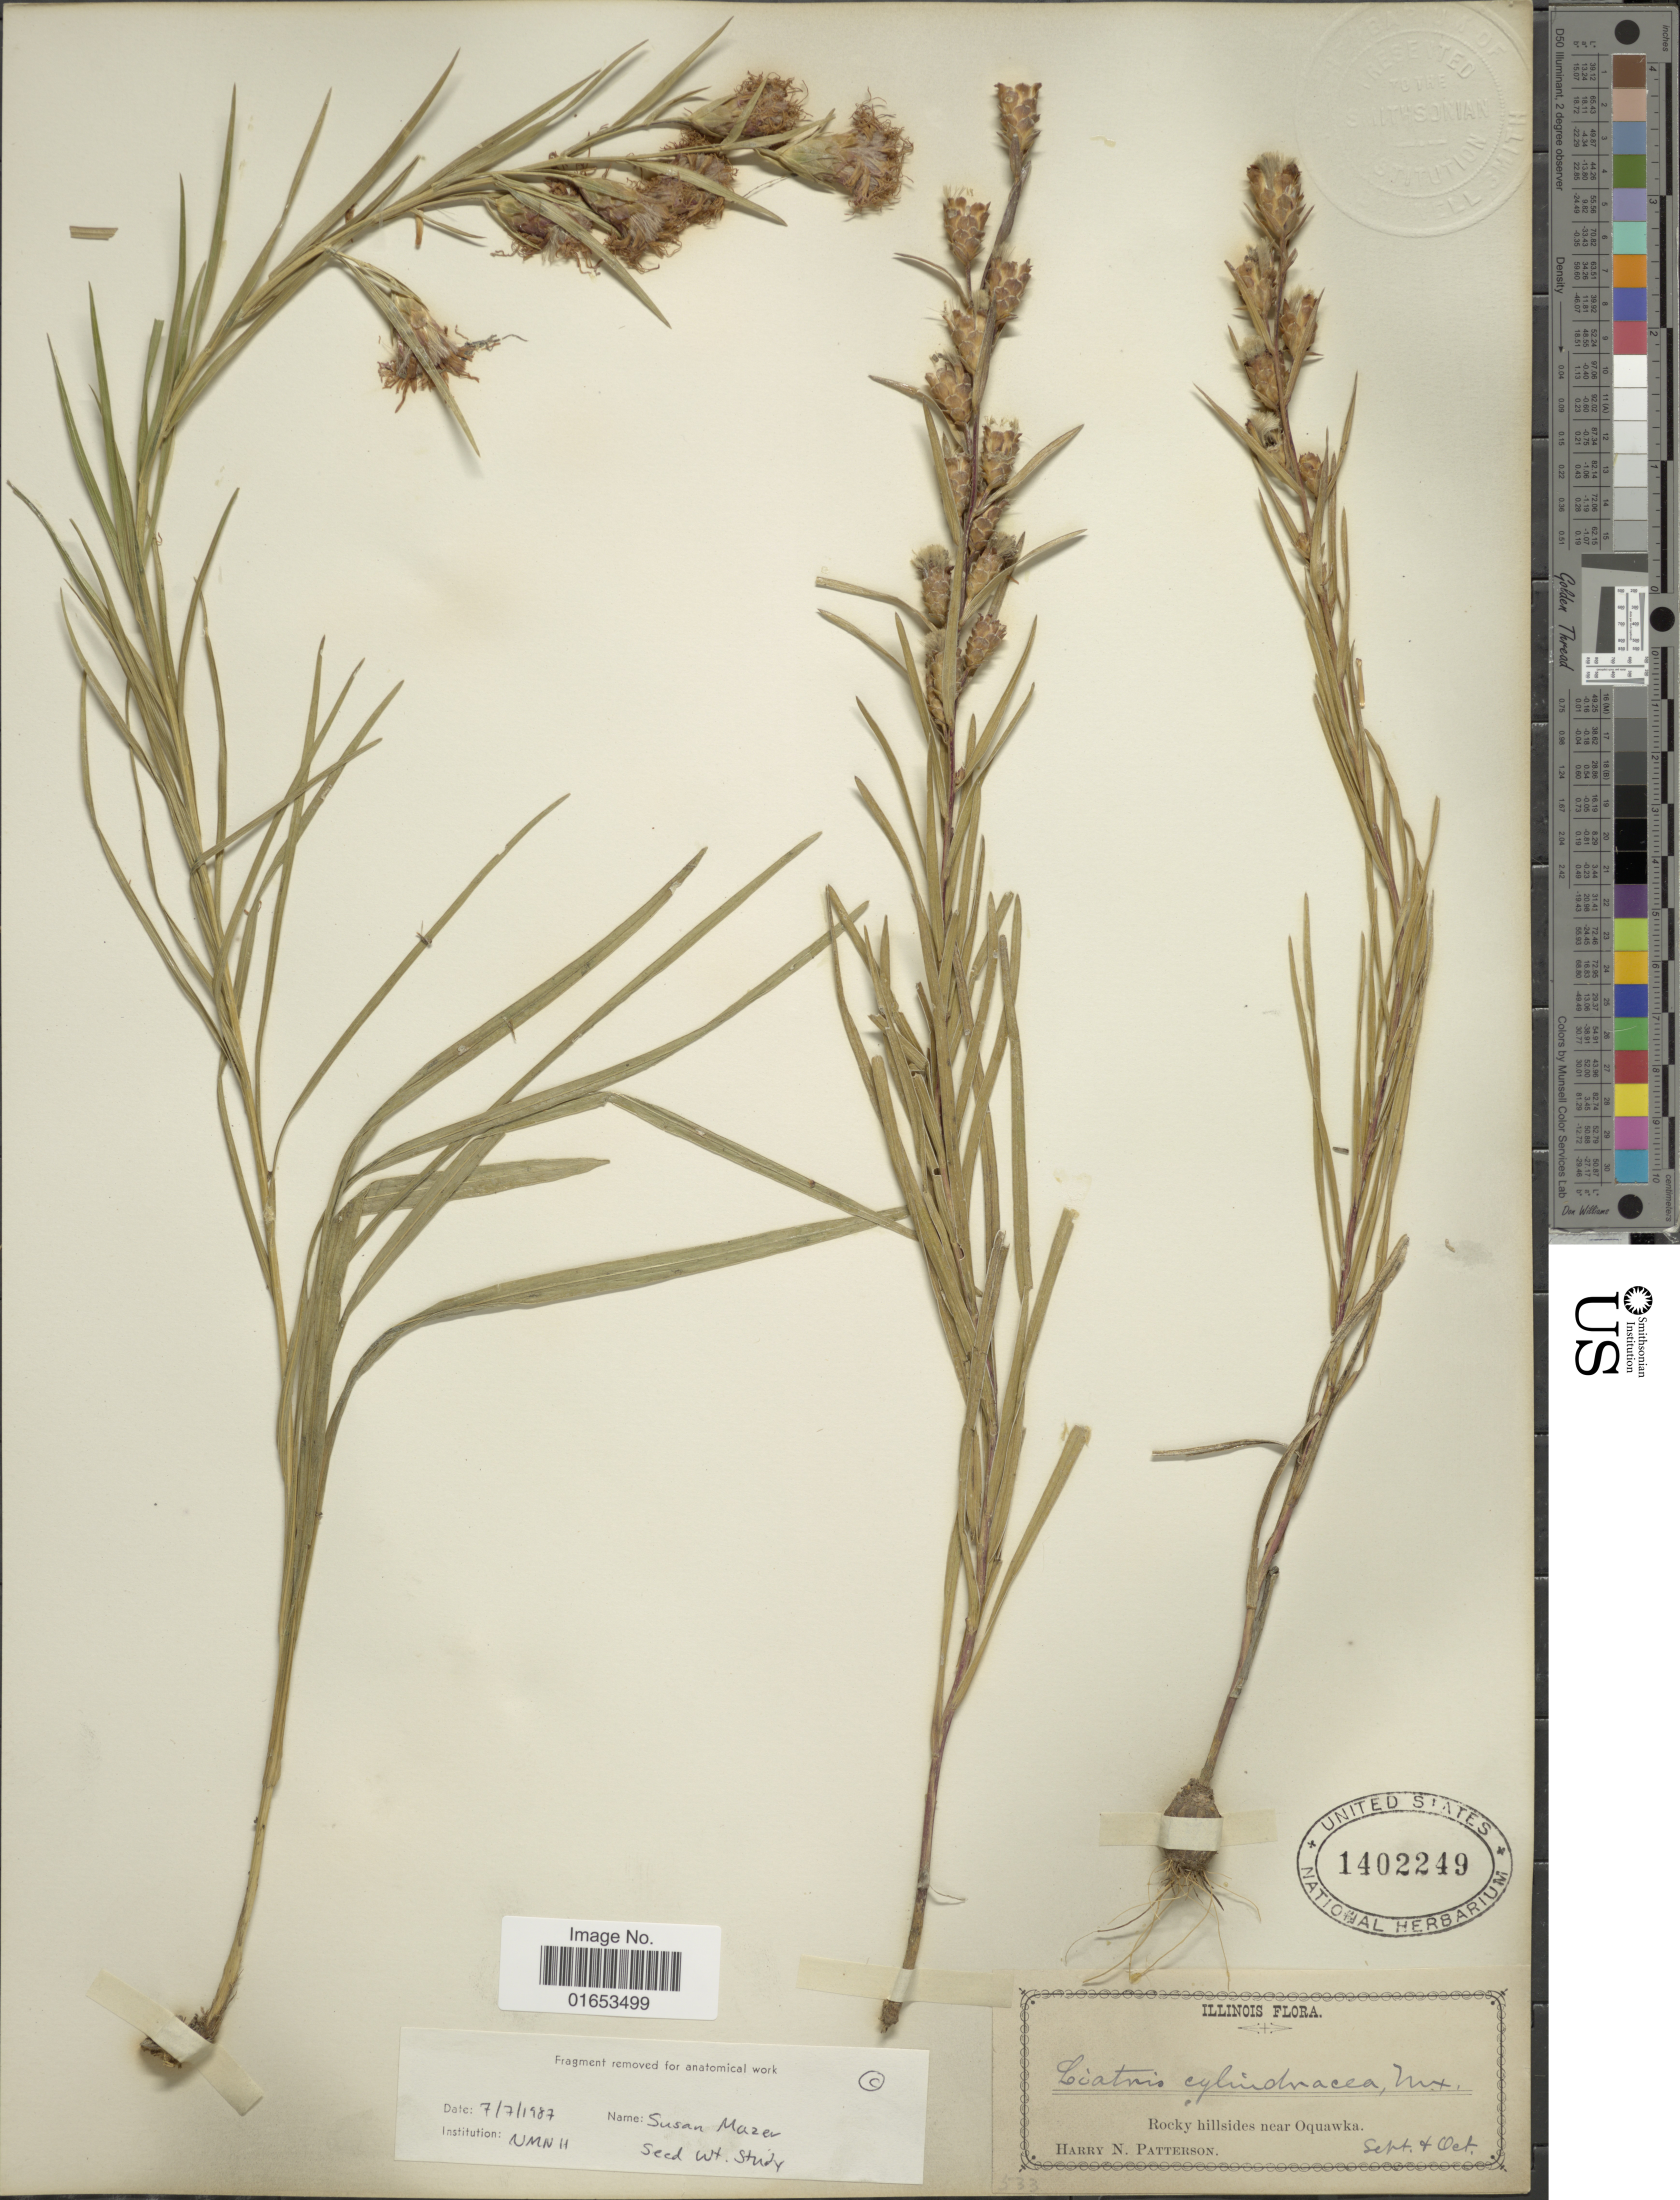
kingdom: Plantae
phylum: Tracheophyta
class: Magnoliopsida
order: Asterales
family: Asteraceae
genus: Liatris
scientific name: Liatris cylindracea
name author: Michaux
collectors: H. N. Patterson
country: United States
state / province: Illinois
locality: Rocky hillsides near Oquawka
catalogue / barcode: US 1402249